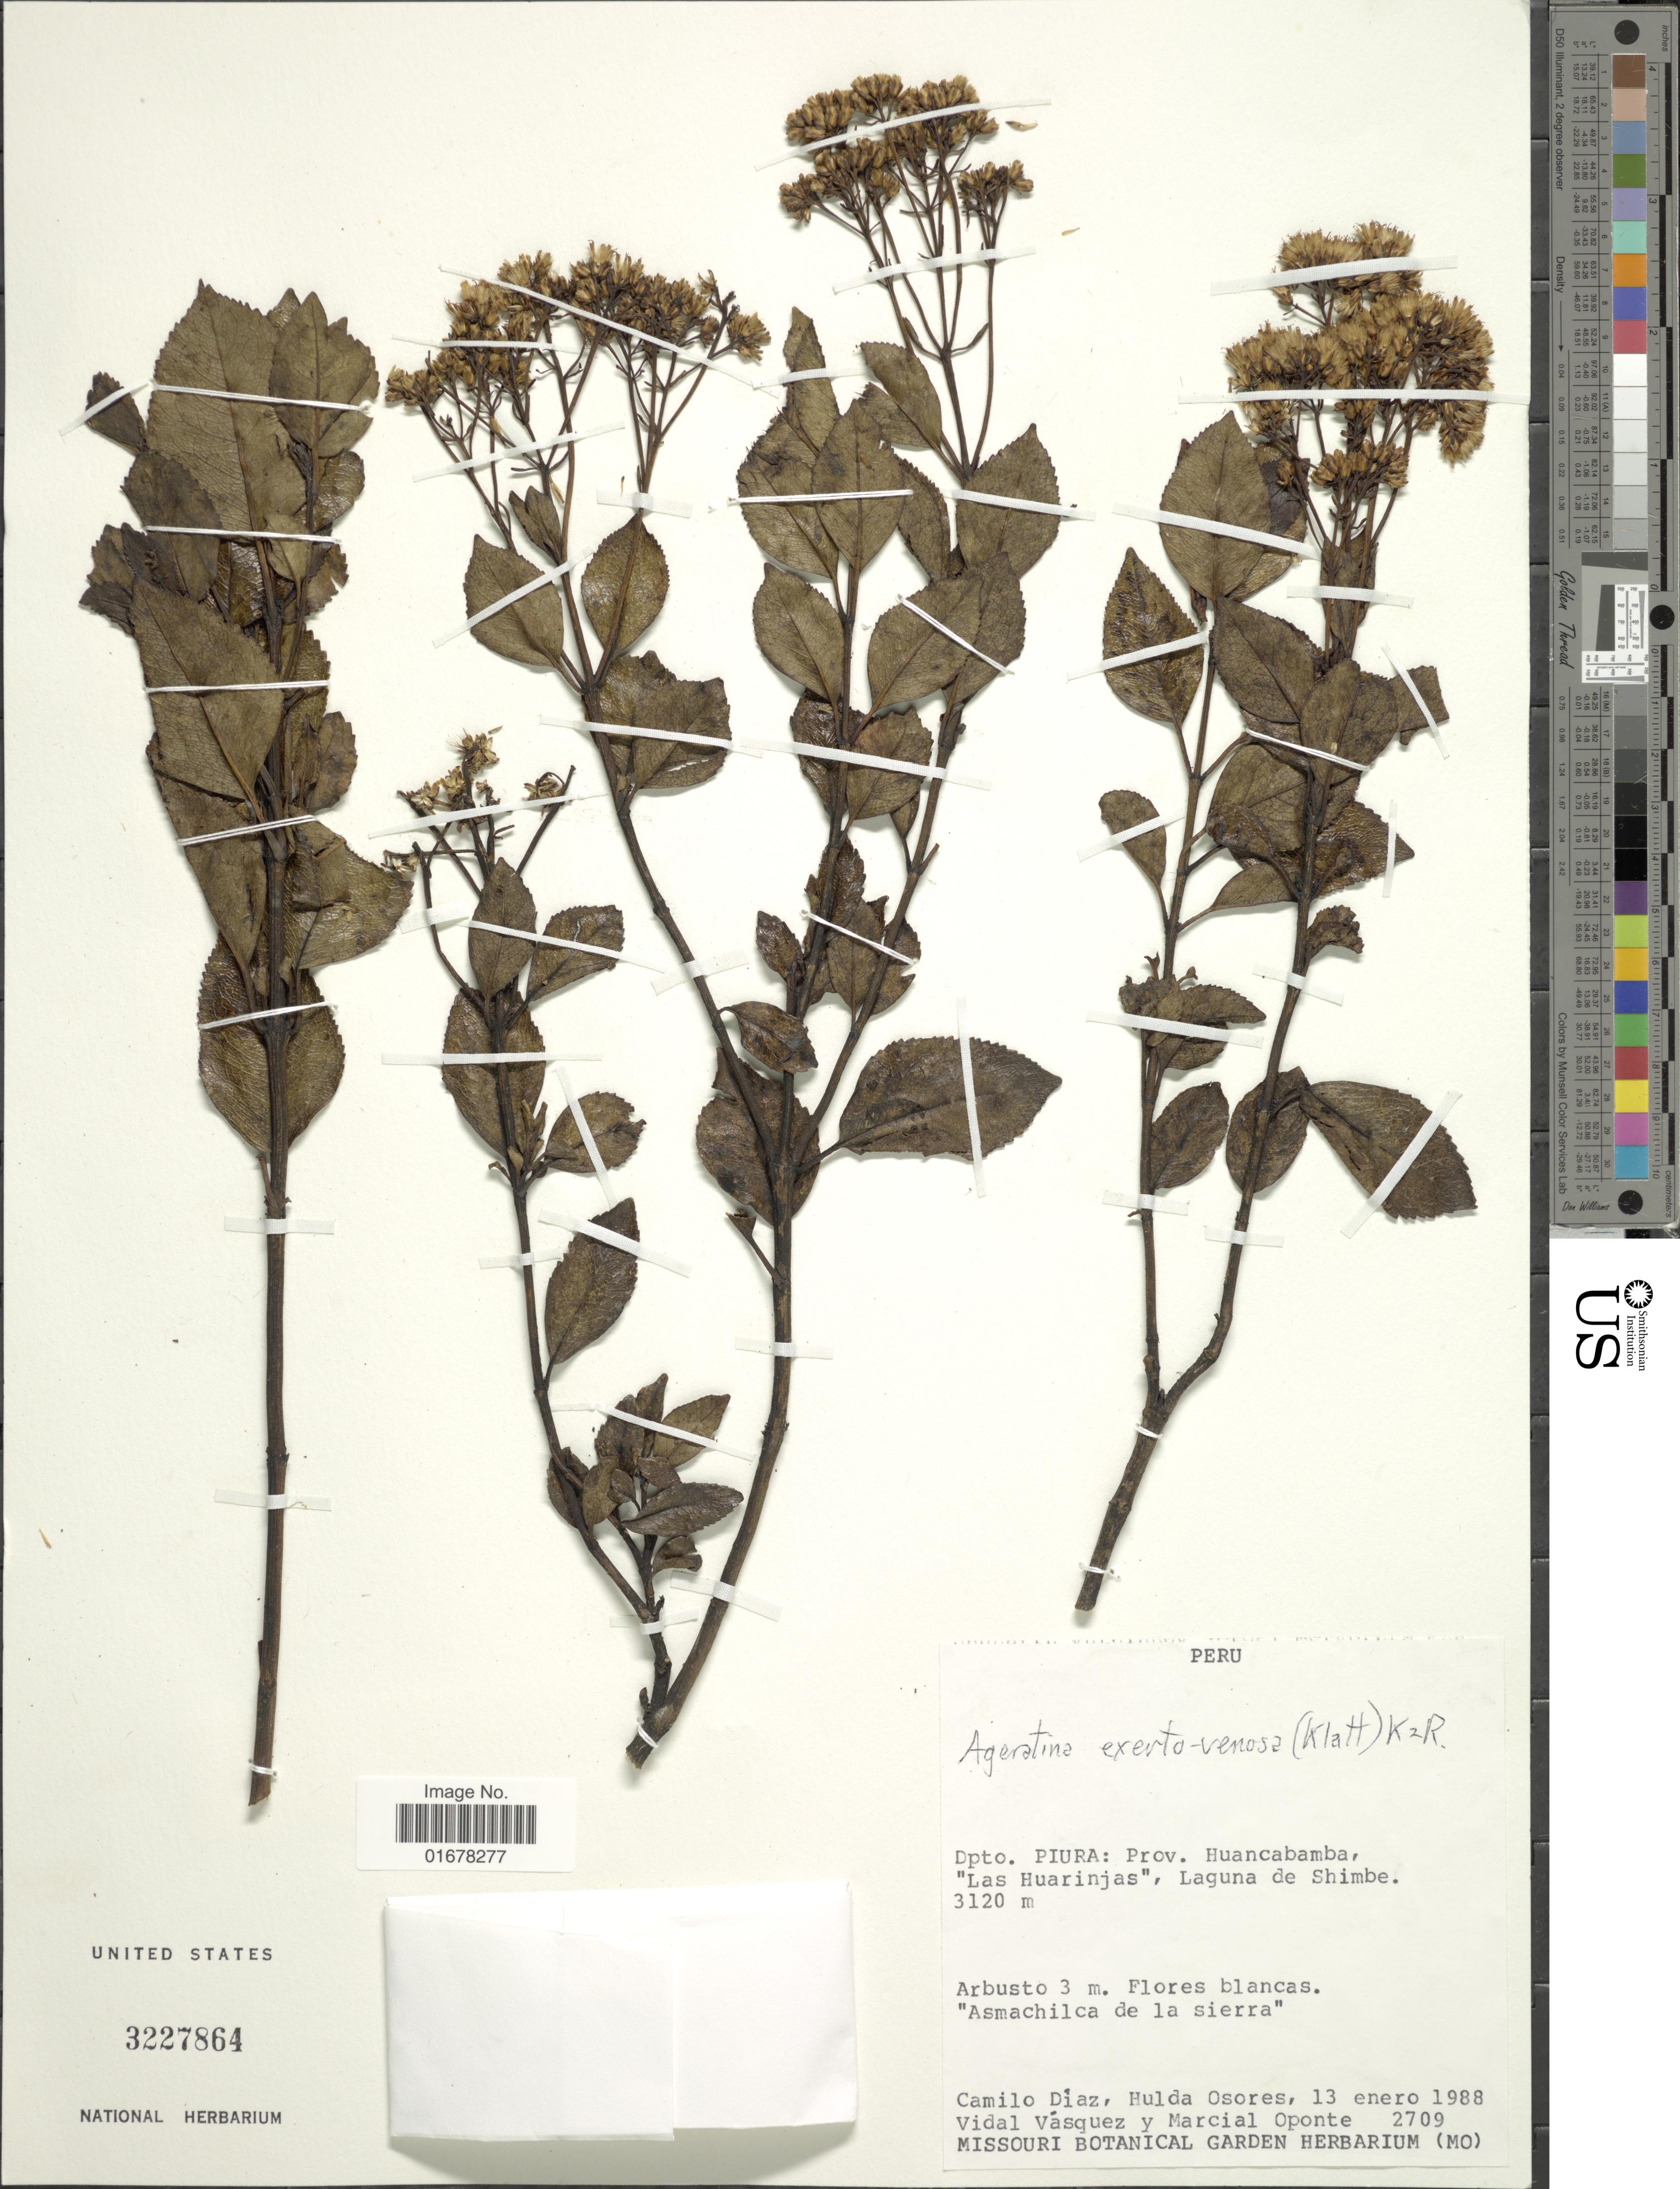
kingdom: Plantae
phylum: Tracheophyta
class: Magnoliopsida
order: Asterales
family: Asteraceae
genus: Ageratina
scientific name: Ageratina exserto-venosa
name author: (Klatt) R.M. King & H. Rob.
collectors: C. Díaz, H. Osores, V. Vasquez & M. Oponte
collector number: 2709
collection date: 1988-01-13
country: Peru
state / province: Piura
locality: Dpto.: Piura: Prov. Huancabamba, "Las Huarinjas" , Laguna de himbe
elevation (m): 3120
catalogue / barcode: US 3227864